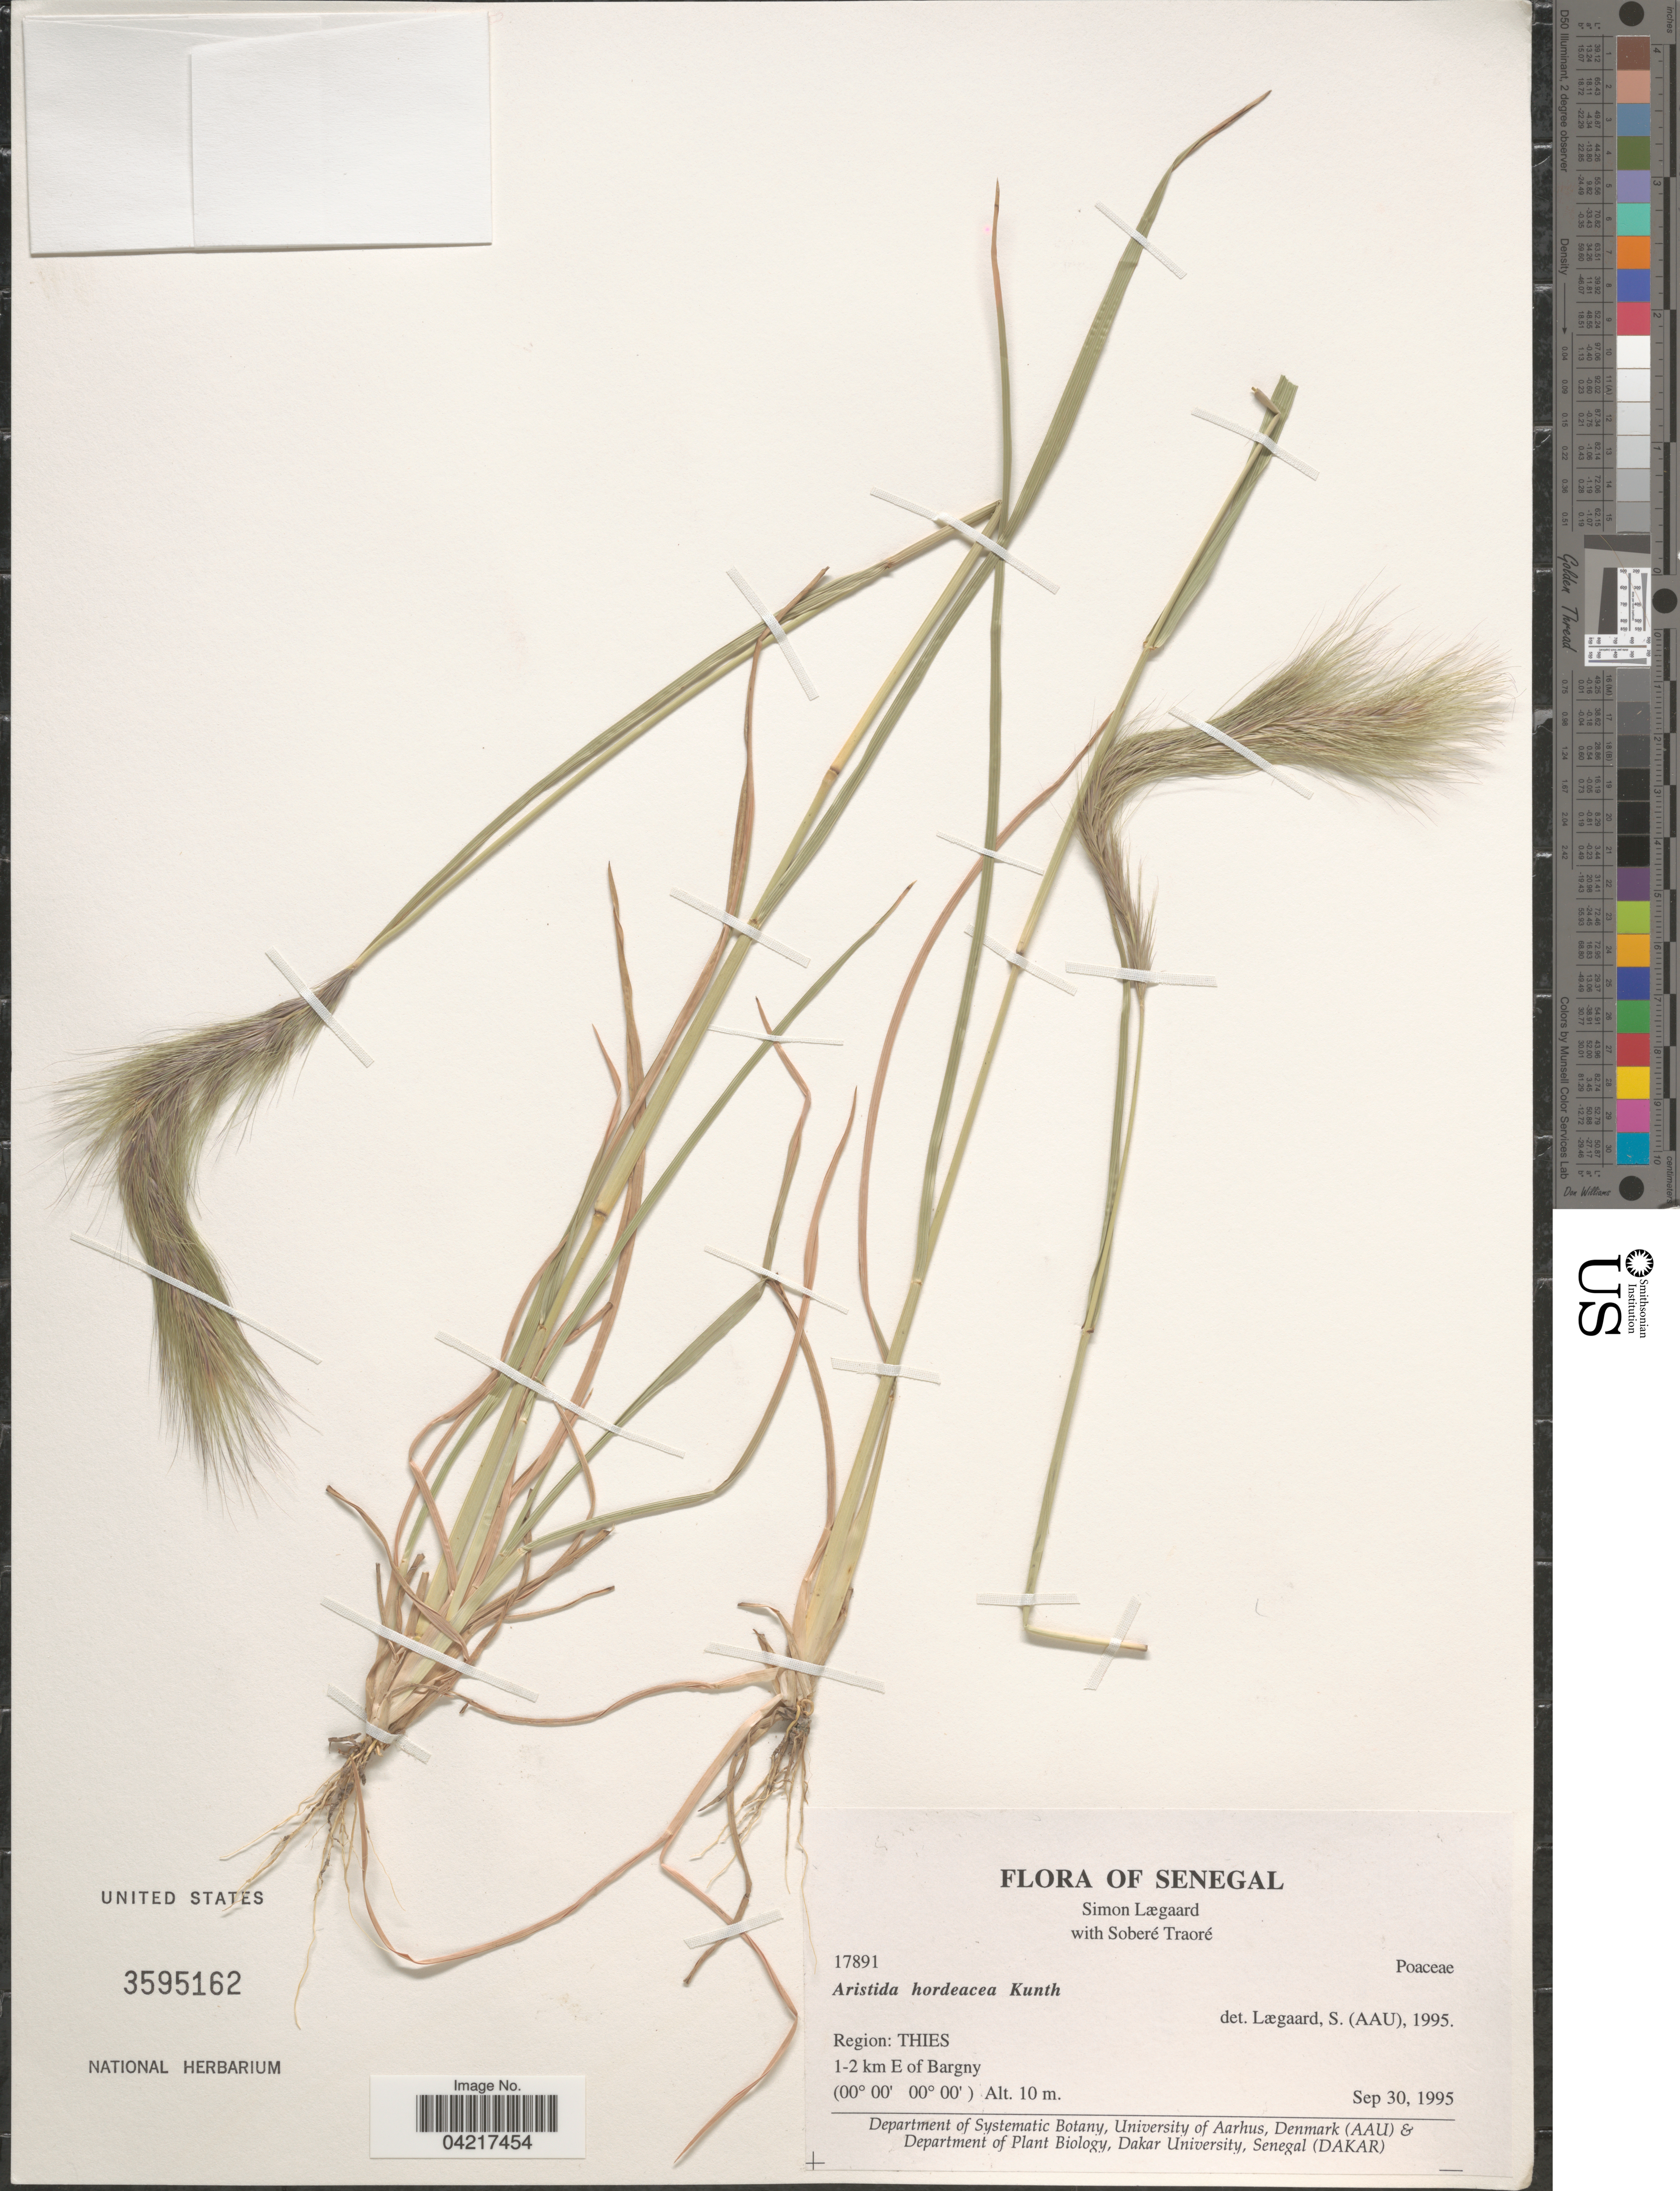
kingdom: Plantae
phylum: Tracheophyta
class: Liliopsida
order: Poales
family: Poaceae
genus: Aristida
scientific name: Aristida hordeacea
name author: Kunth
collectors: S. Lægaard & S. Traore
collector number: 17891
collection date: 1995-09-30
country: Senegal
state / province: Thies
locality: Region: Thies. 1-2 km E of Bargny.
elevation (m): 10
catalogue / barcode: US 3595162